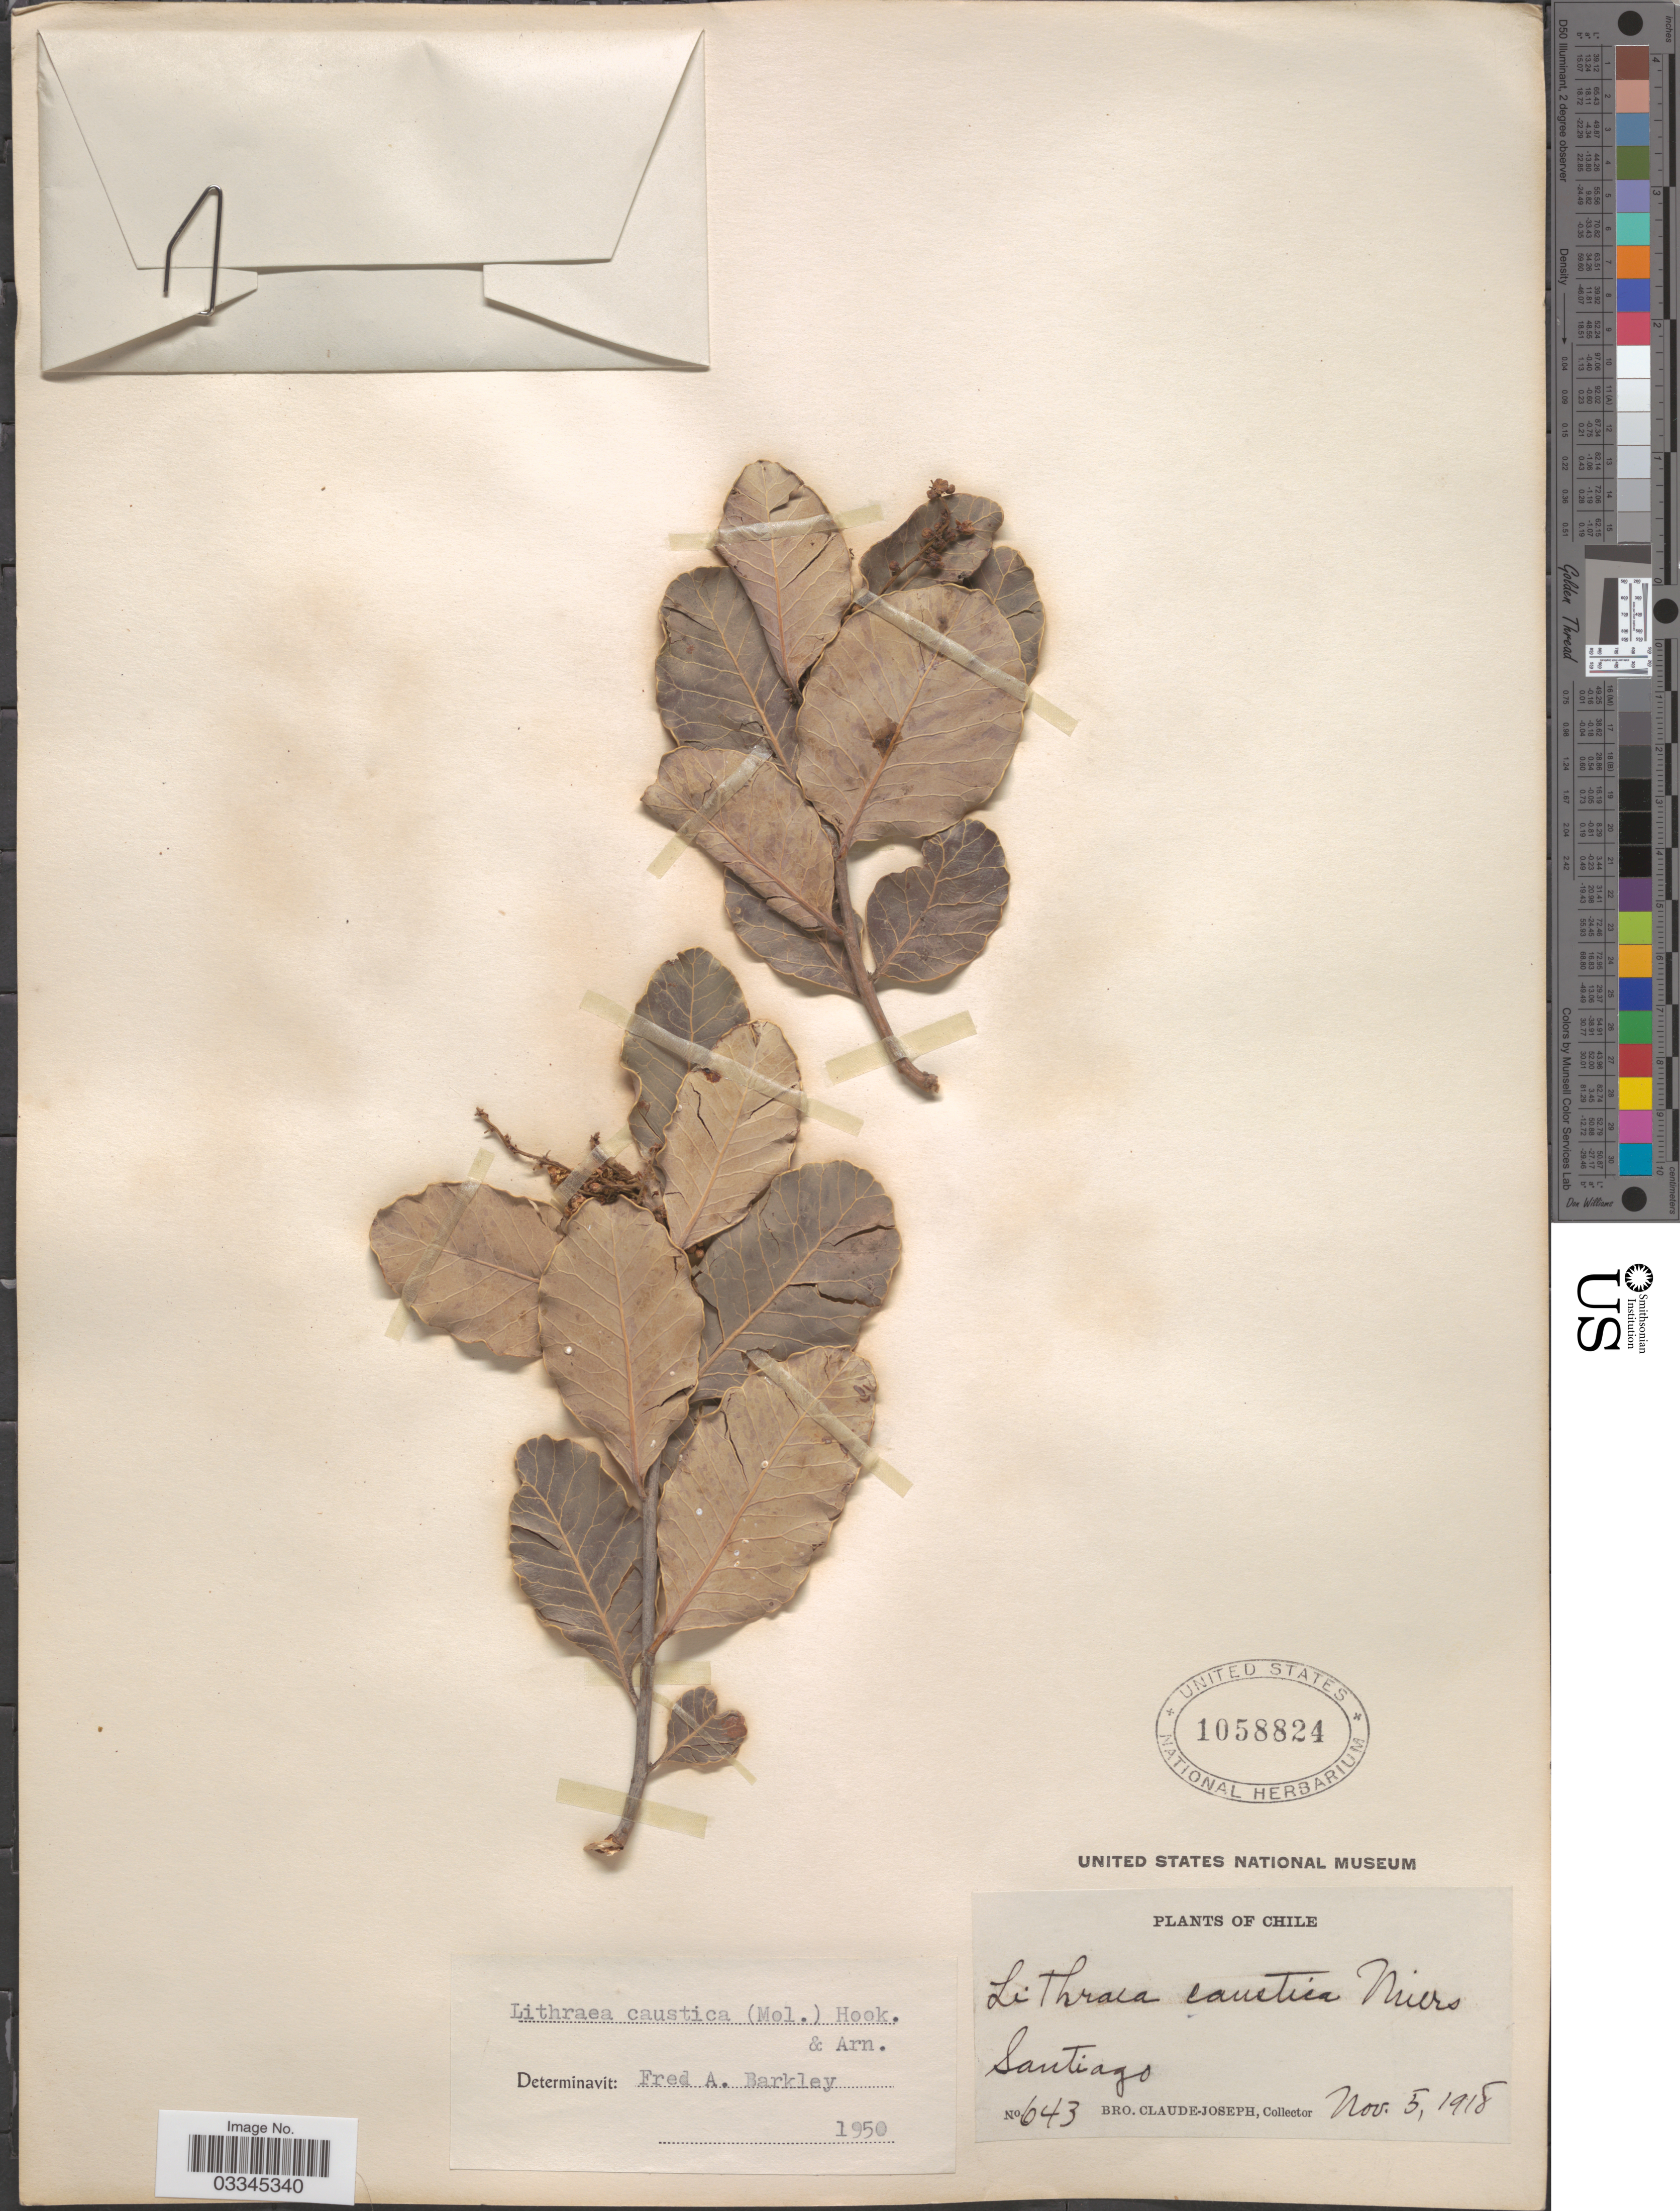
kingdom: Plantae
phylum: Tracheophyta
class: Magnoliopsida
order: Sapindales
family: Anacardiaceae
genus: Lithraea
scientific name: Lithraea caustica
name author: (Molina) Hook. & Arn.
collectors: Bro. Claude-Joseph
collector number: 643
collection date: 1918-11-05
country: Chile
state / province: Región Metropolitana (RM)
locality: Santiago.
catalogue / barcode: US 1058824